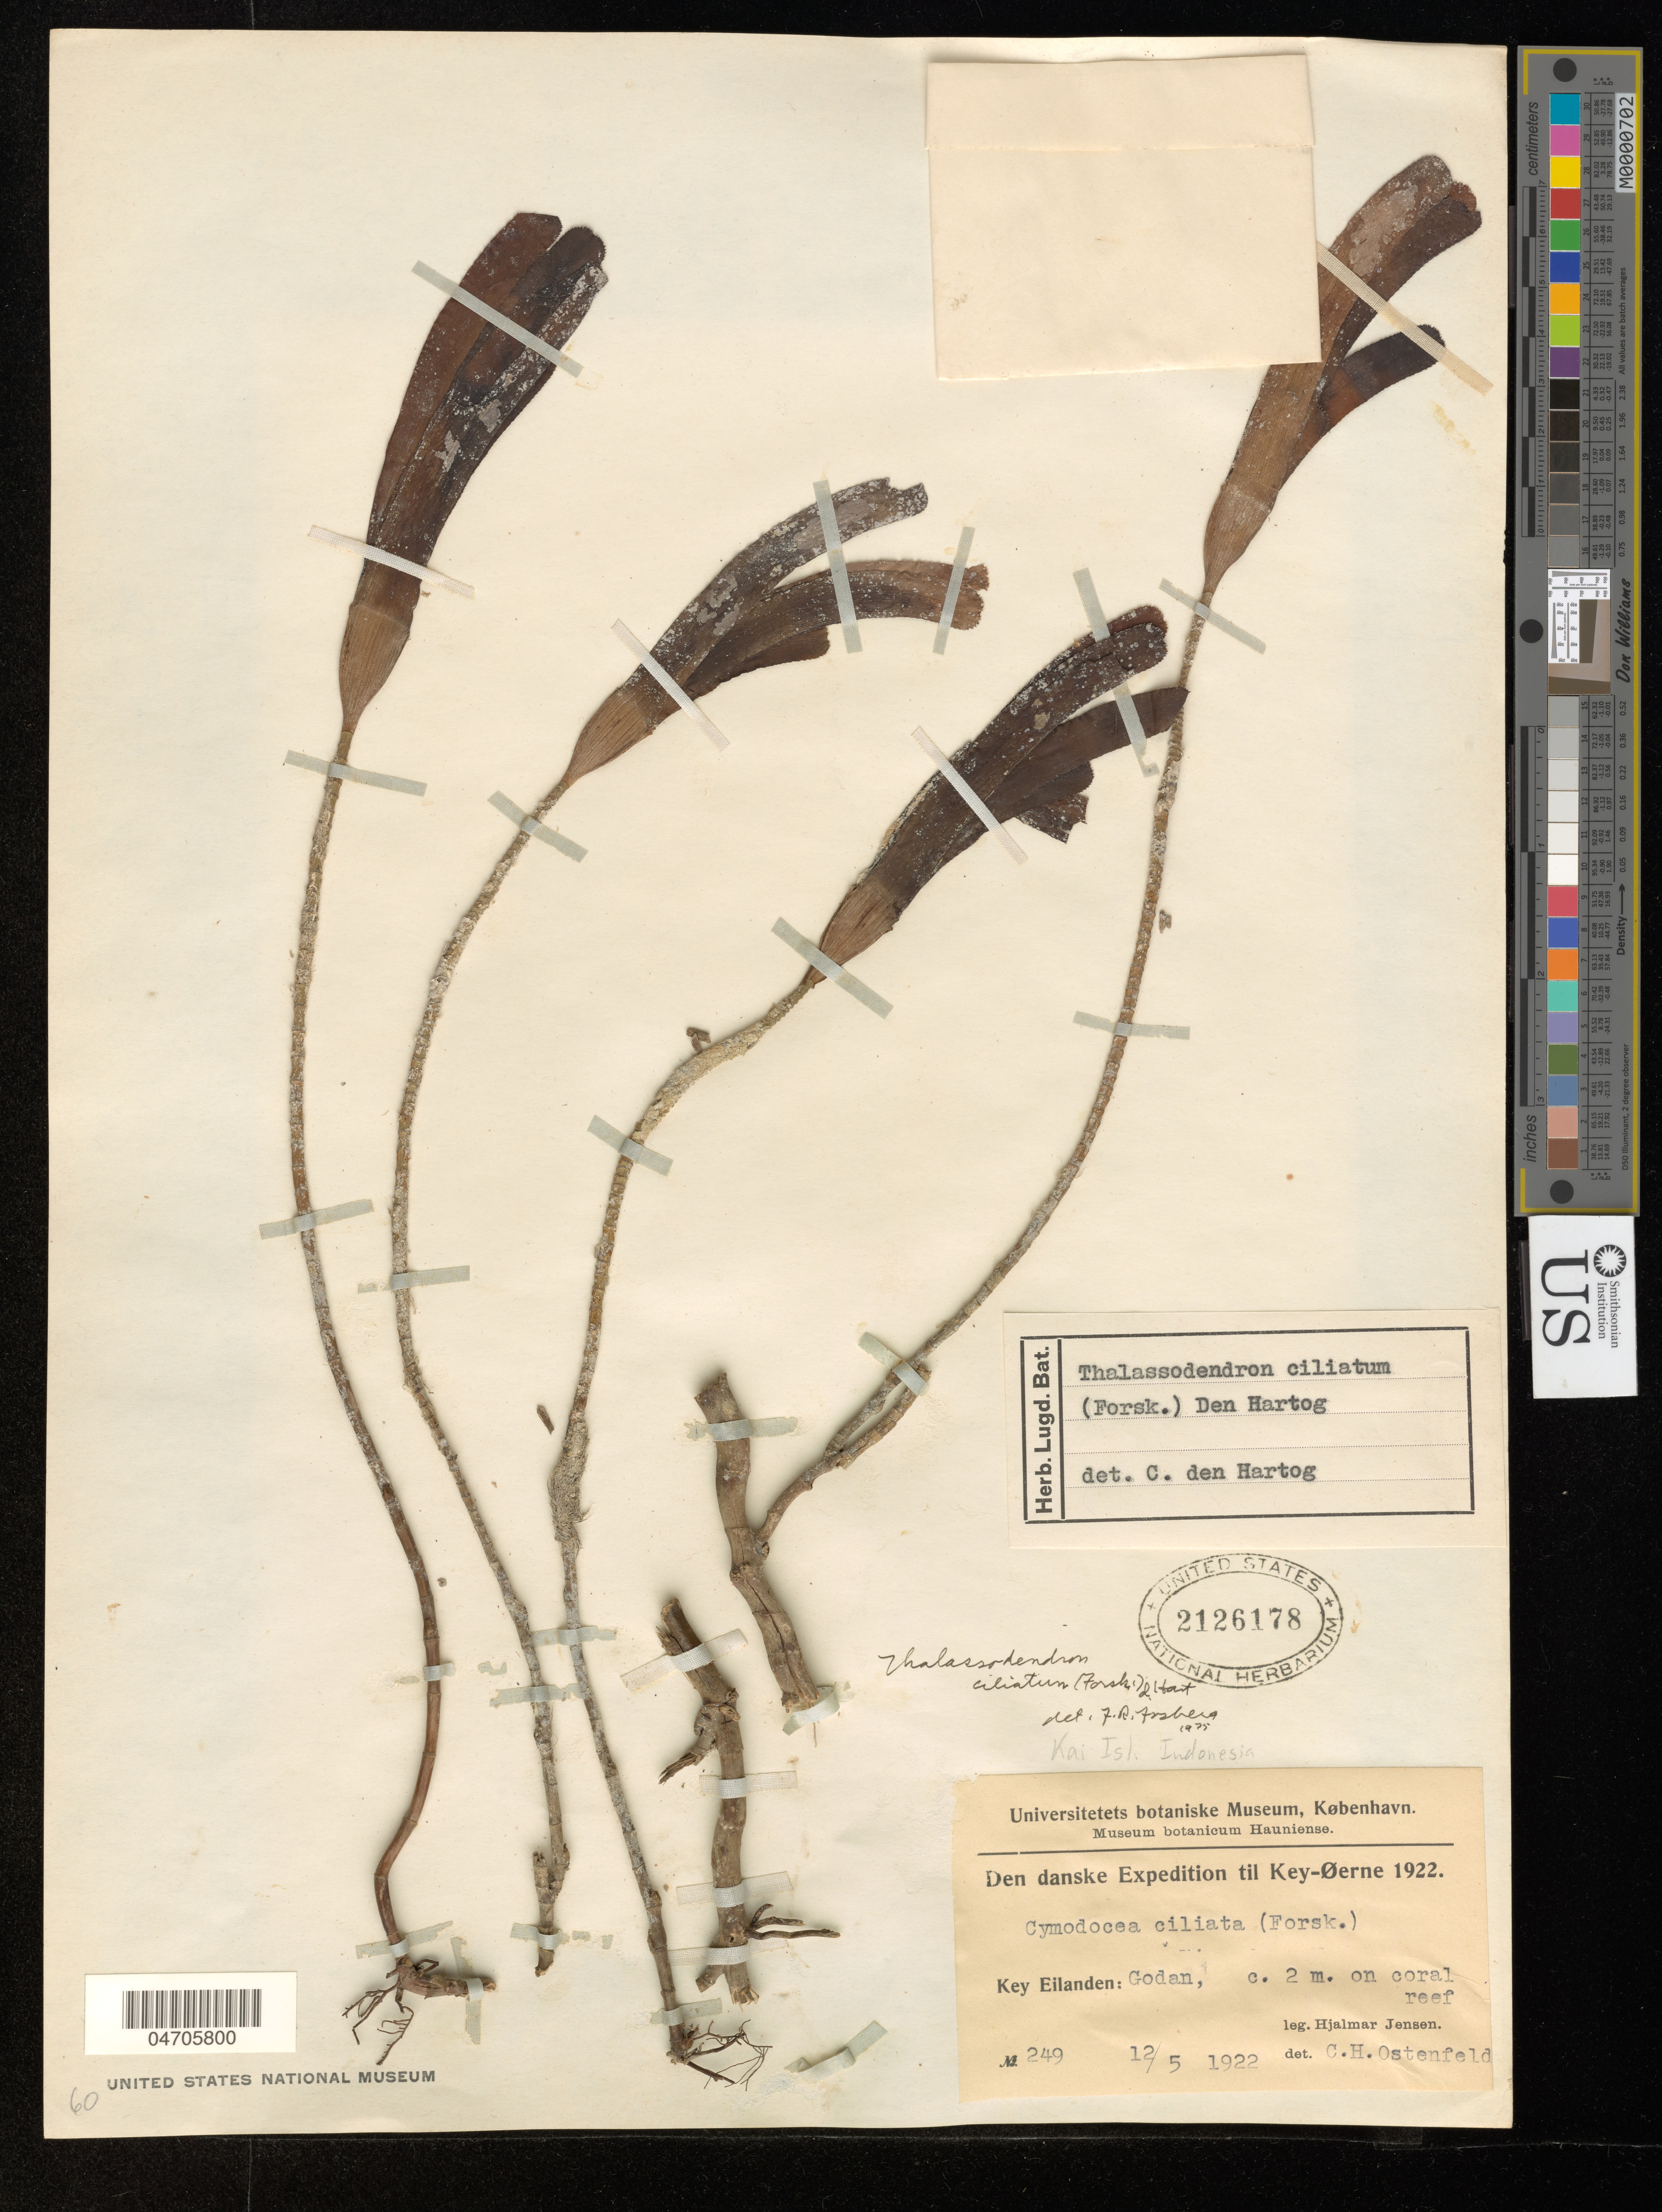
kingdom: Plantae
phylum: Tracheophyta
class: Liliopsida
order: Alismatales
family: Cymodoceaceae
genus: Thalassodendron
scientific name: Thalassodendron ciliatum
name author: (Forssk.) Hartog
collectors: H. Jensen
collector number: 249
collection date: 1922-05-12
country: Indonesia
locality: Kai Isl. Den danske Expedition til Key-Øerne 1922. Key Eilanden: Godan.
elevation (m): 2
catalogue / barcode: US 2126178